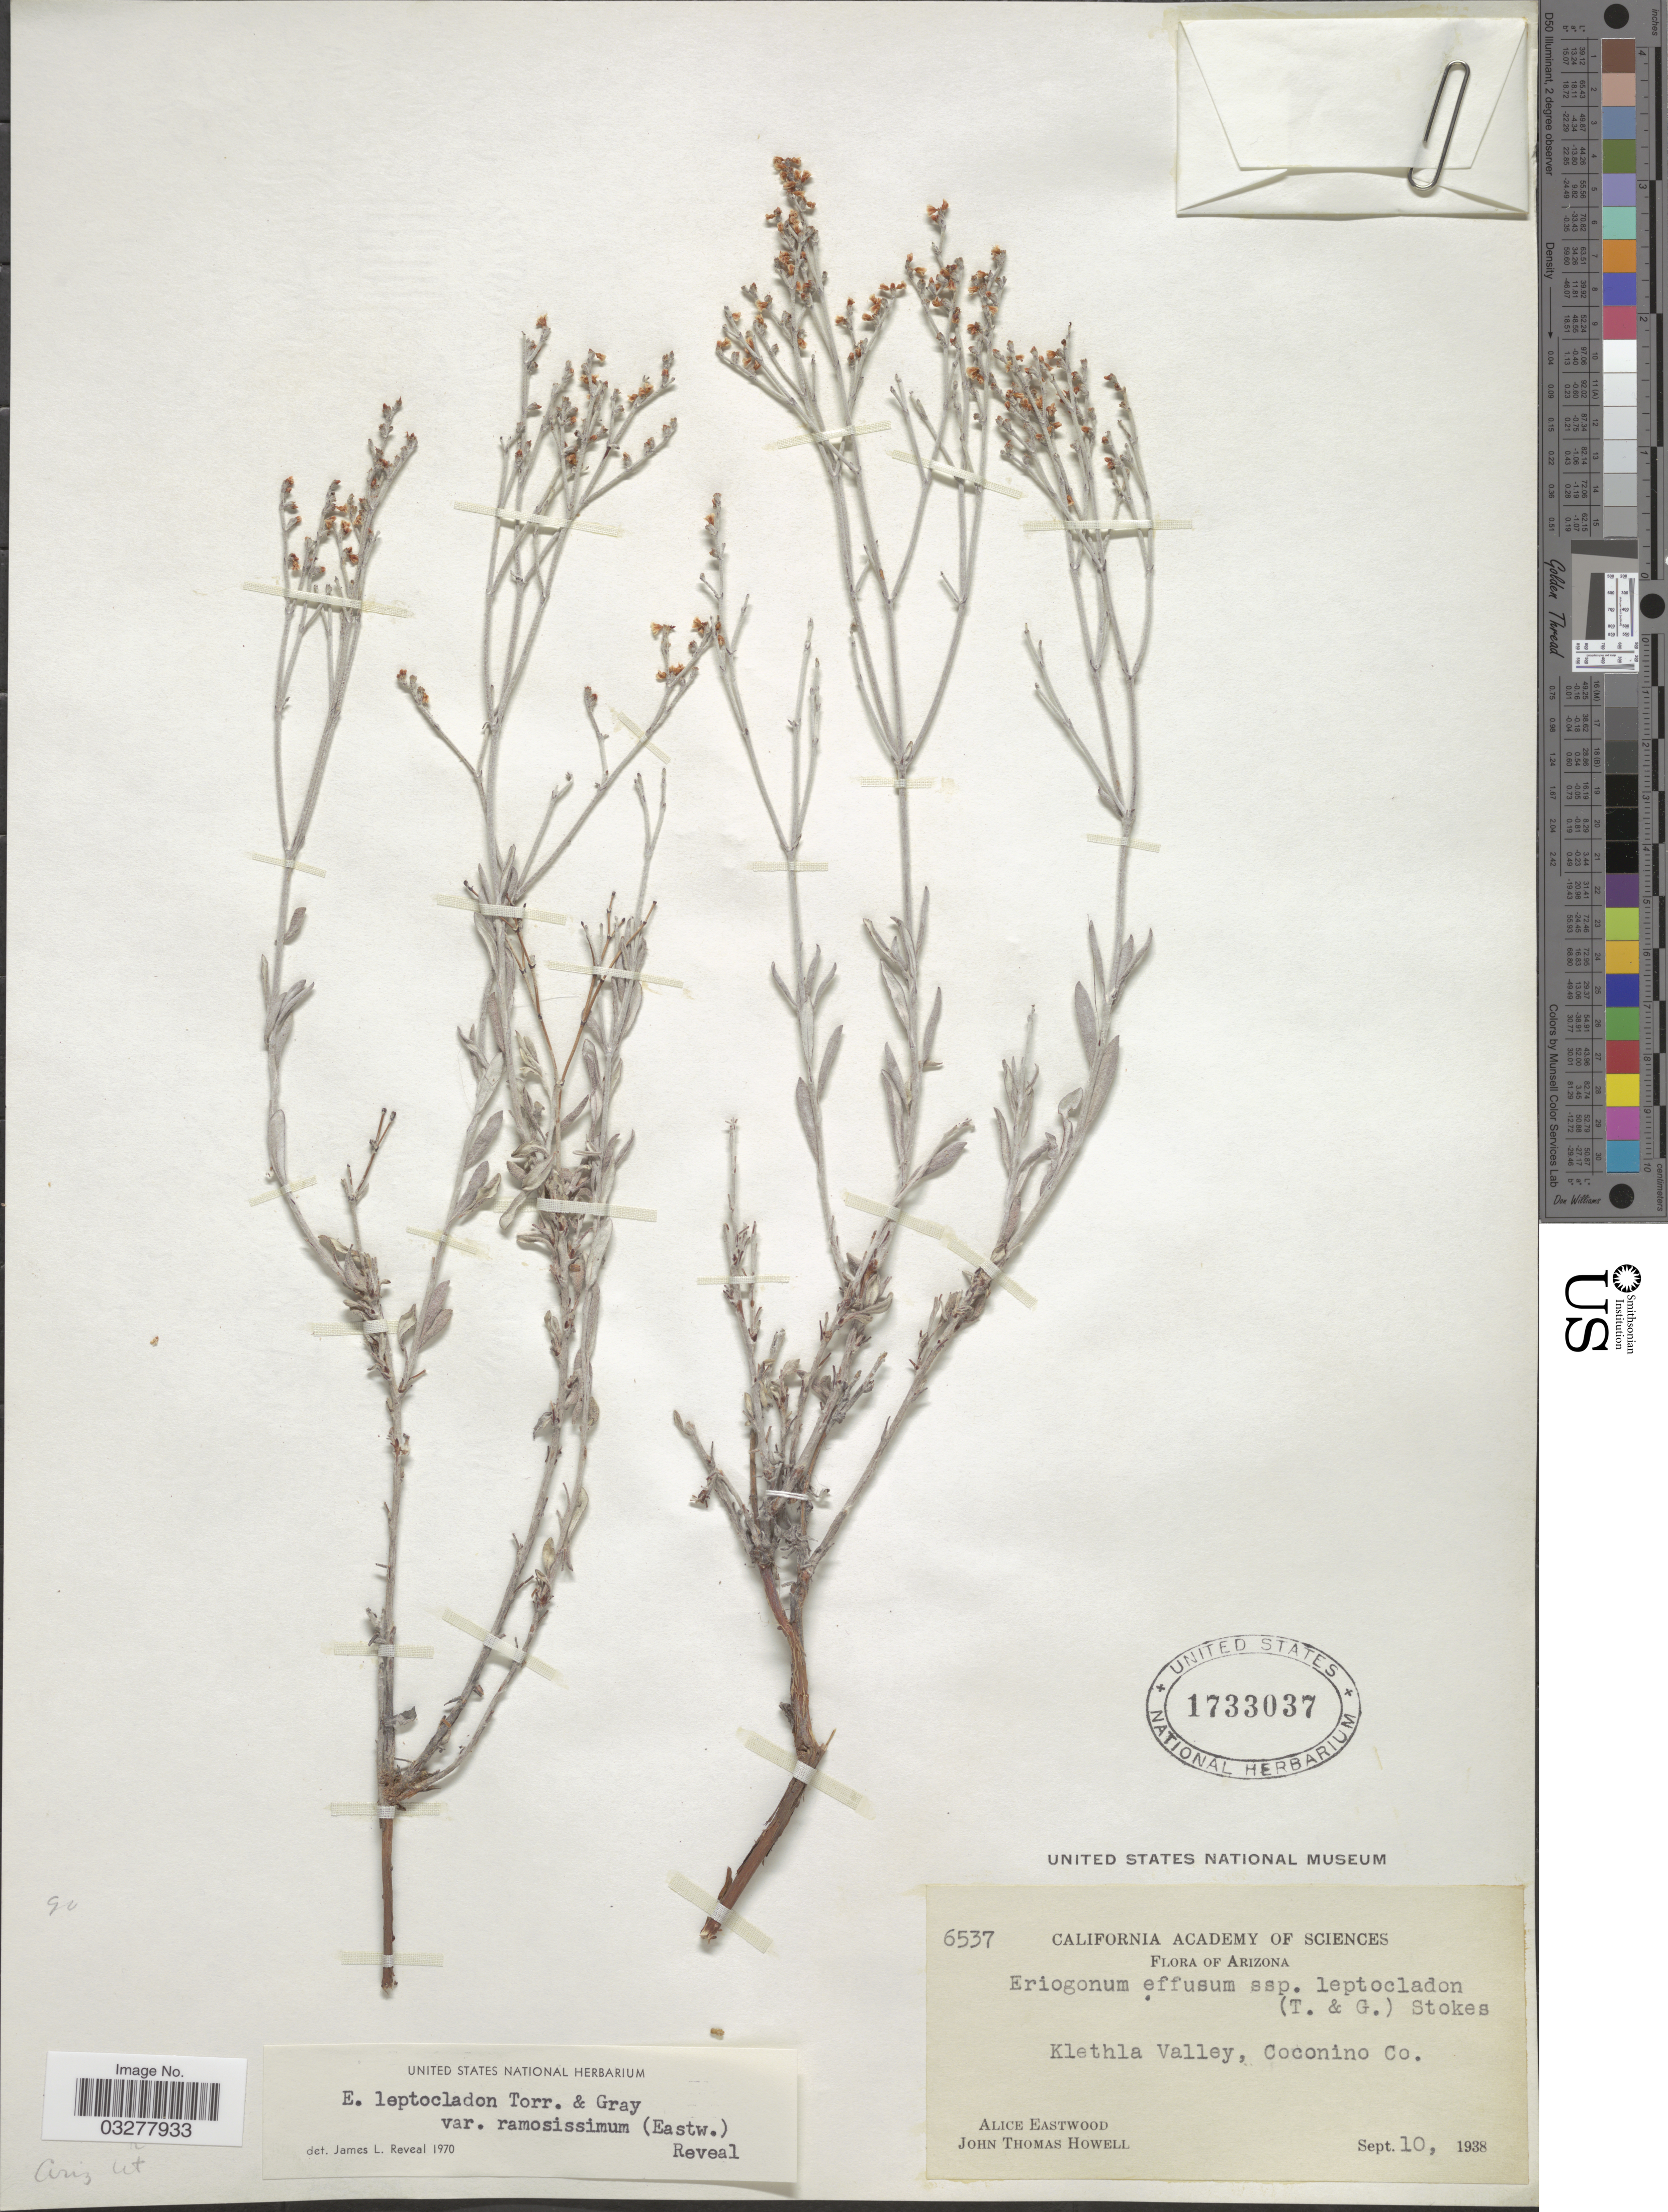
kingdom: Plantae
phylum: Tracheophyta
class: Magnoliopsida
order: Caryophyllales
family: Polygonaceae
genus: Eriogonum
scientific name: Eriogonum leptocladon var. ramosissimum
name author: (Eastw.) Reveal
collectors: A. Eastwood & J. T. Howell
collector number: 6537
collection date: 1938-09-10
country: United States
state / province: Arizona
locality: Klethla Valley, Coconino Co.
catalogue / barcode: US 1733037